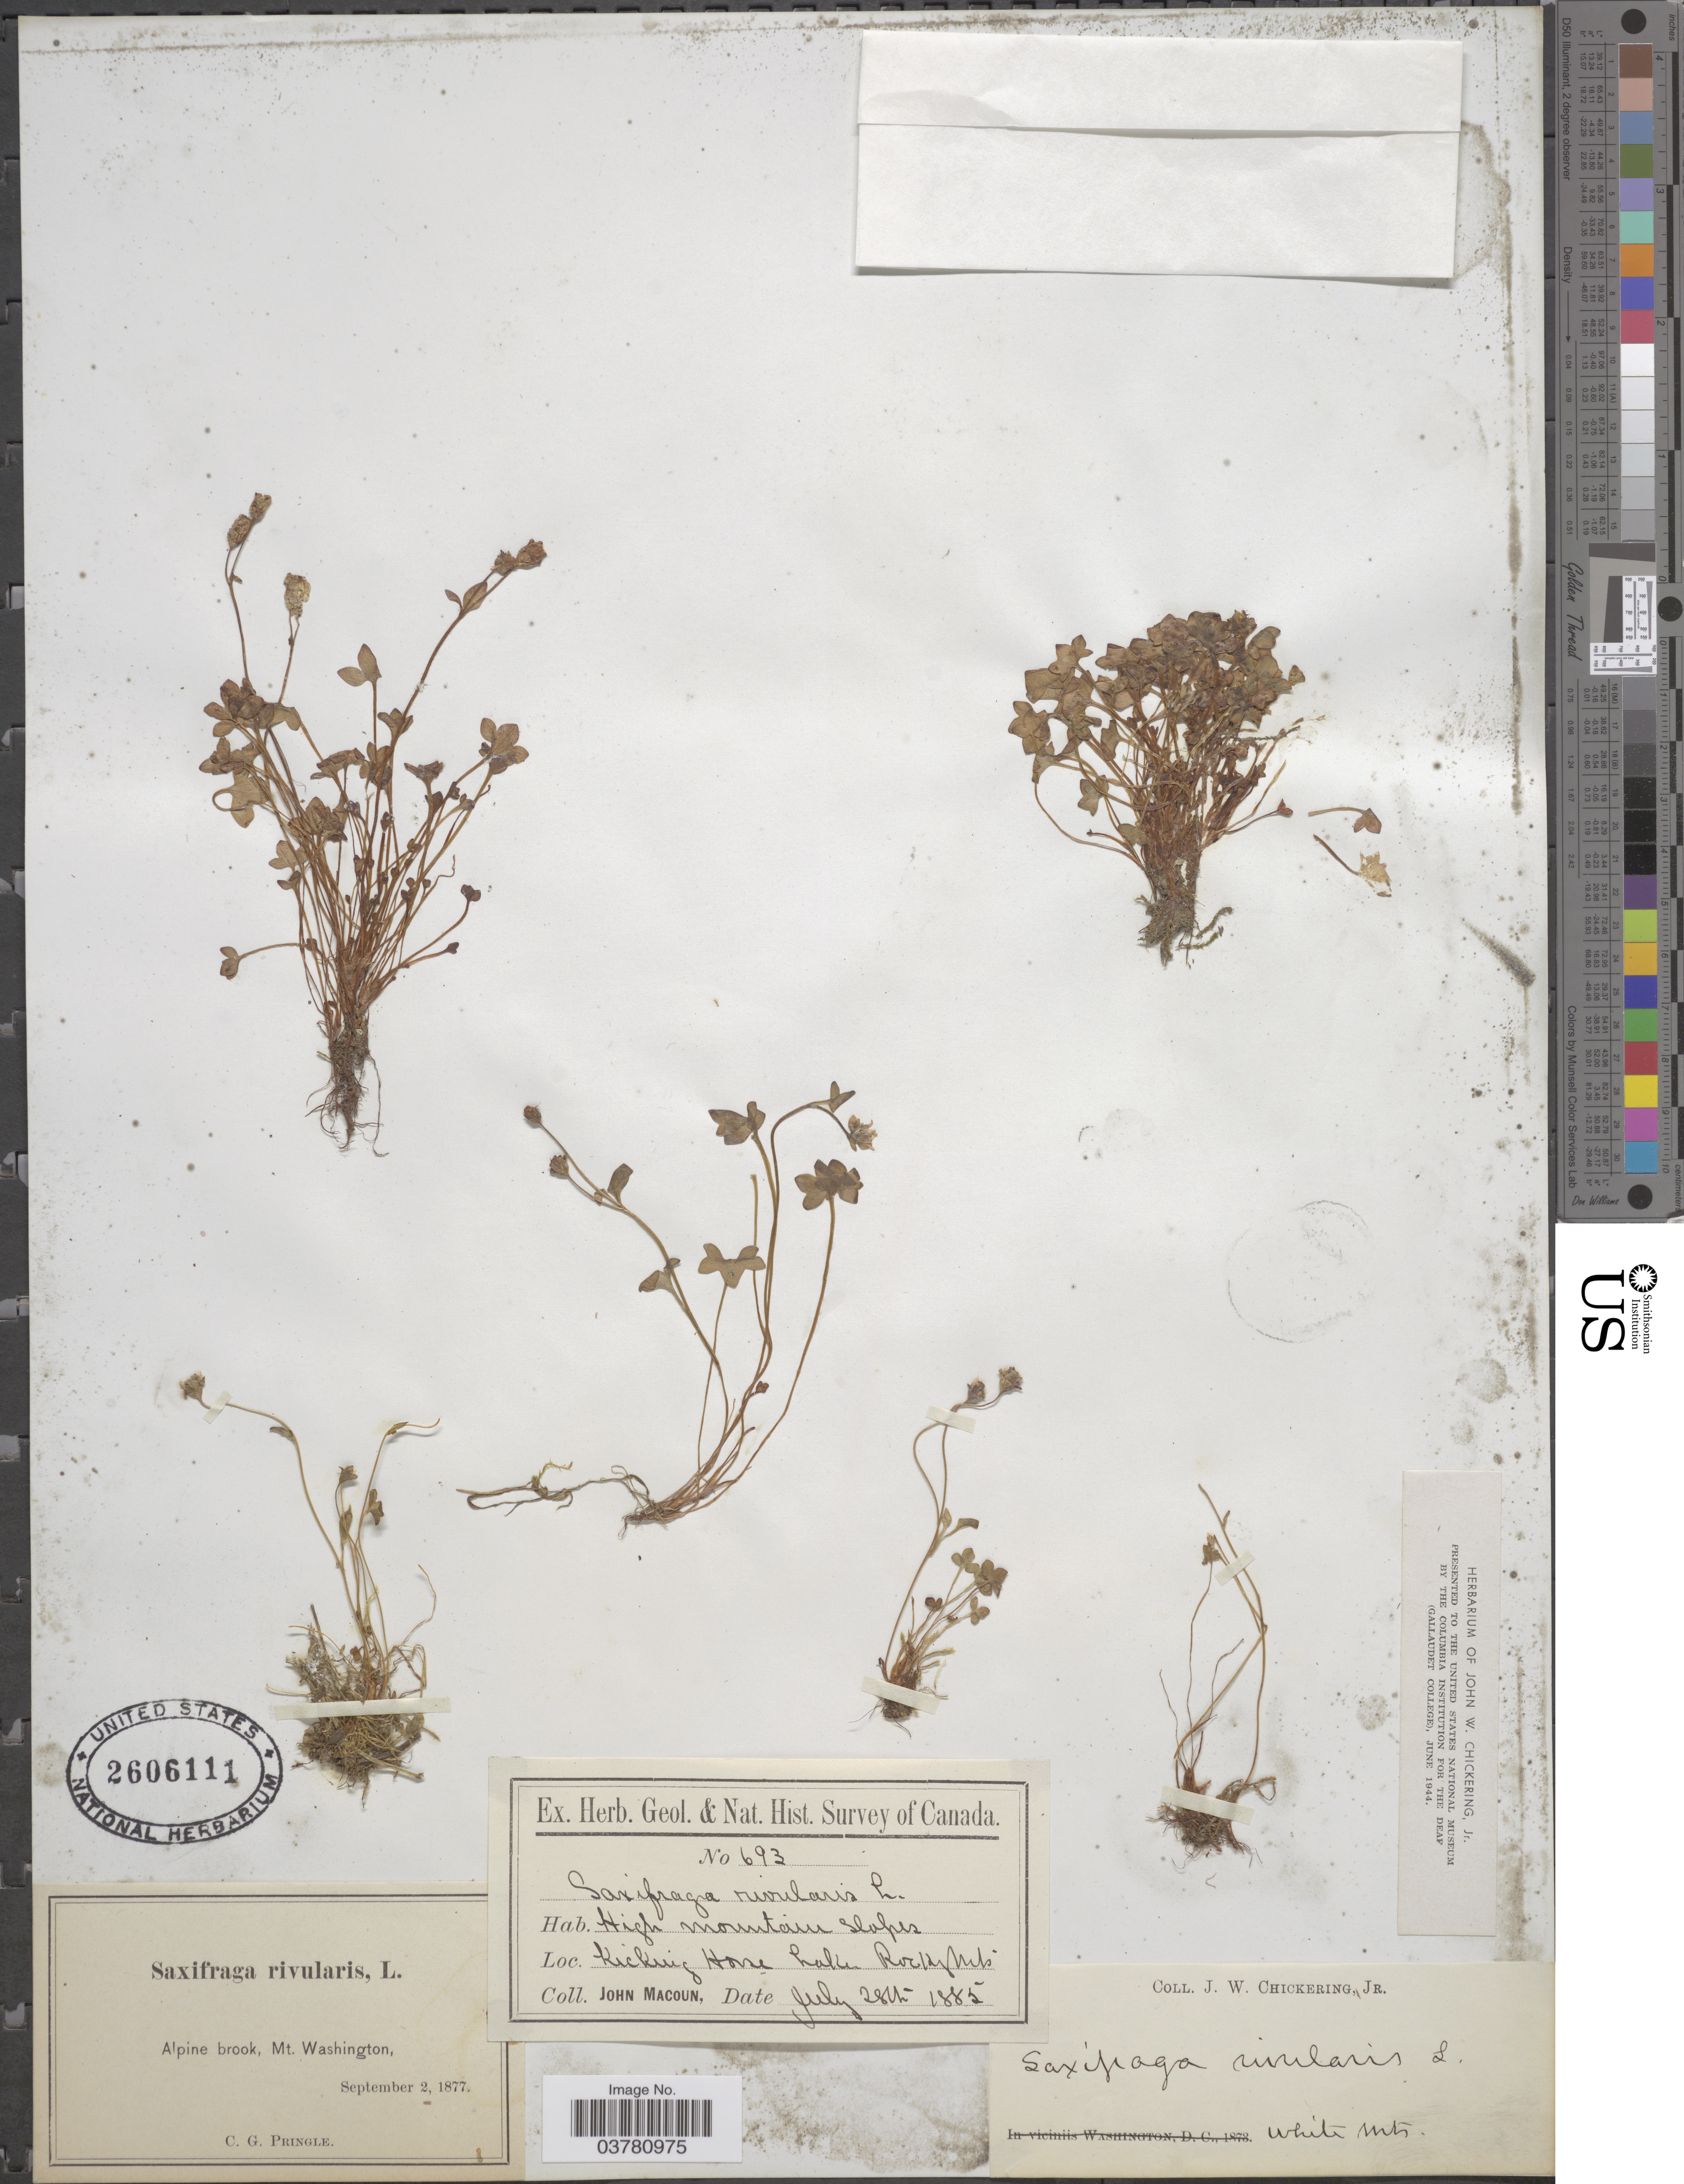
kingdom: Plantae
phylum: Tracheophyta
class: Magnoliopsida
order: Saxifragales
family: Saxifragaceae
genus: Saxifraga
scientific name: Saxifraga rivularis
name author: L.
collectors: J. Macoun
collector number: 693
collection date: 1885-07-28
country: Canada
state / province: British Columbia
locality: Geol. & Nat. Hist. Survey of Canada. High mountain slopes. Kicking Horse Lake Rocky Mts.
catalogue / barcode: US 2606111-2